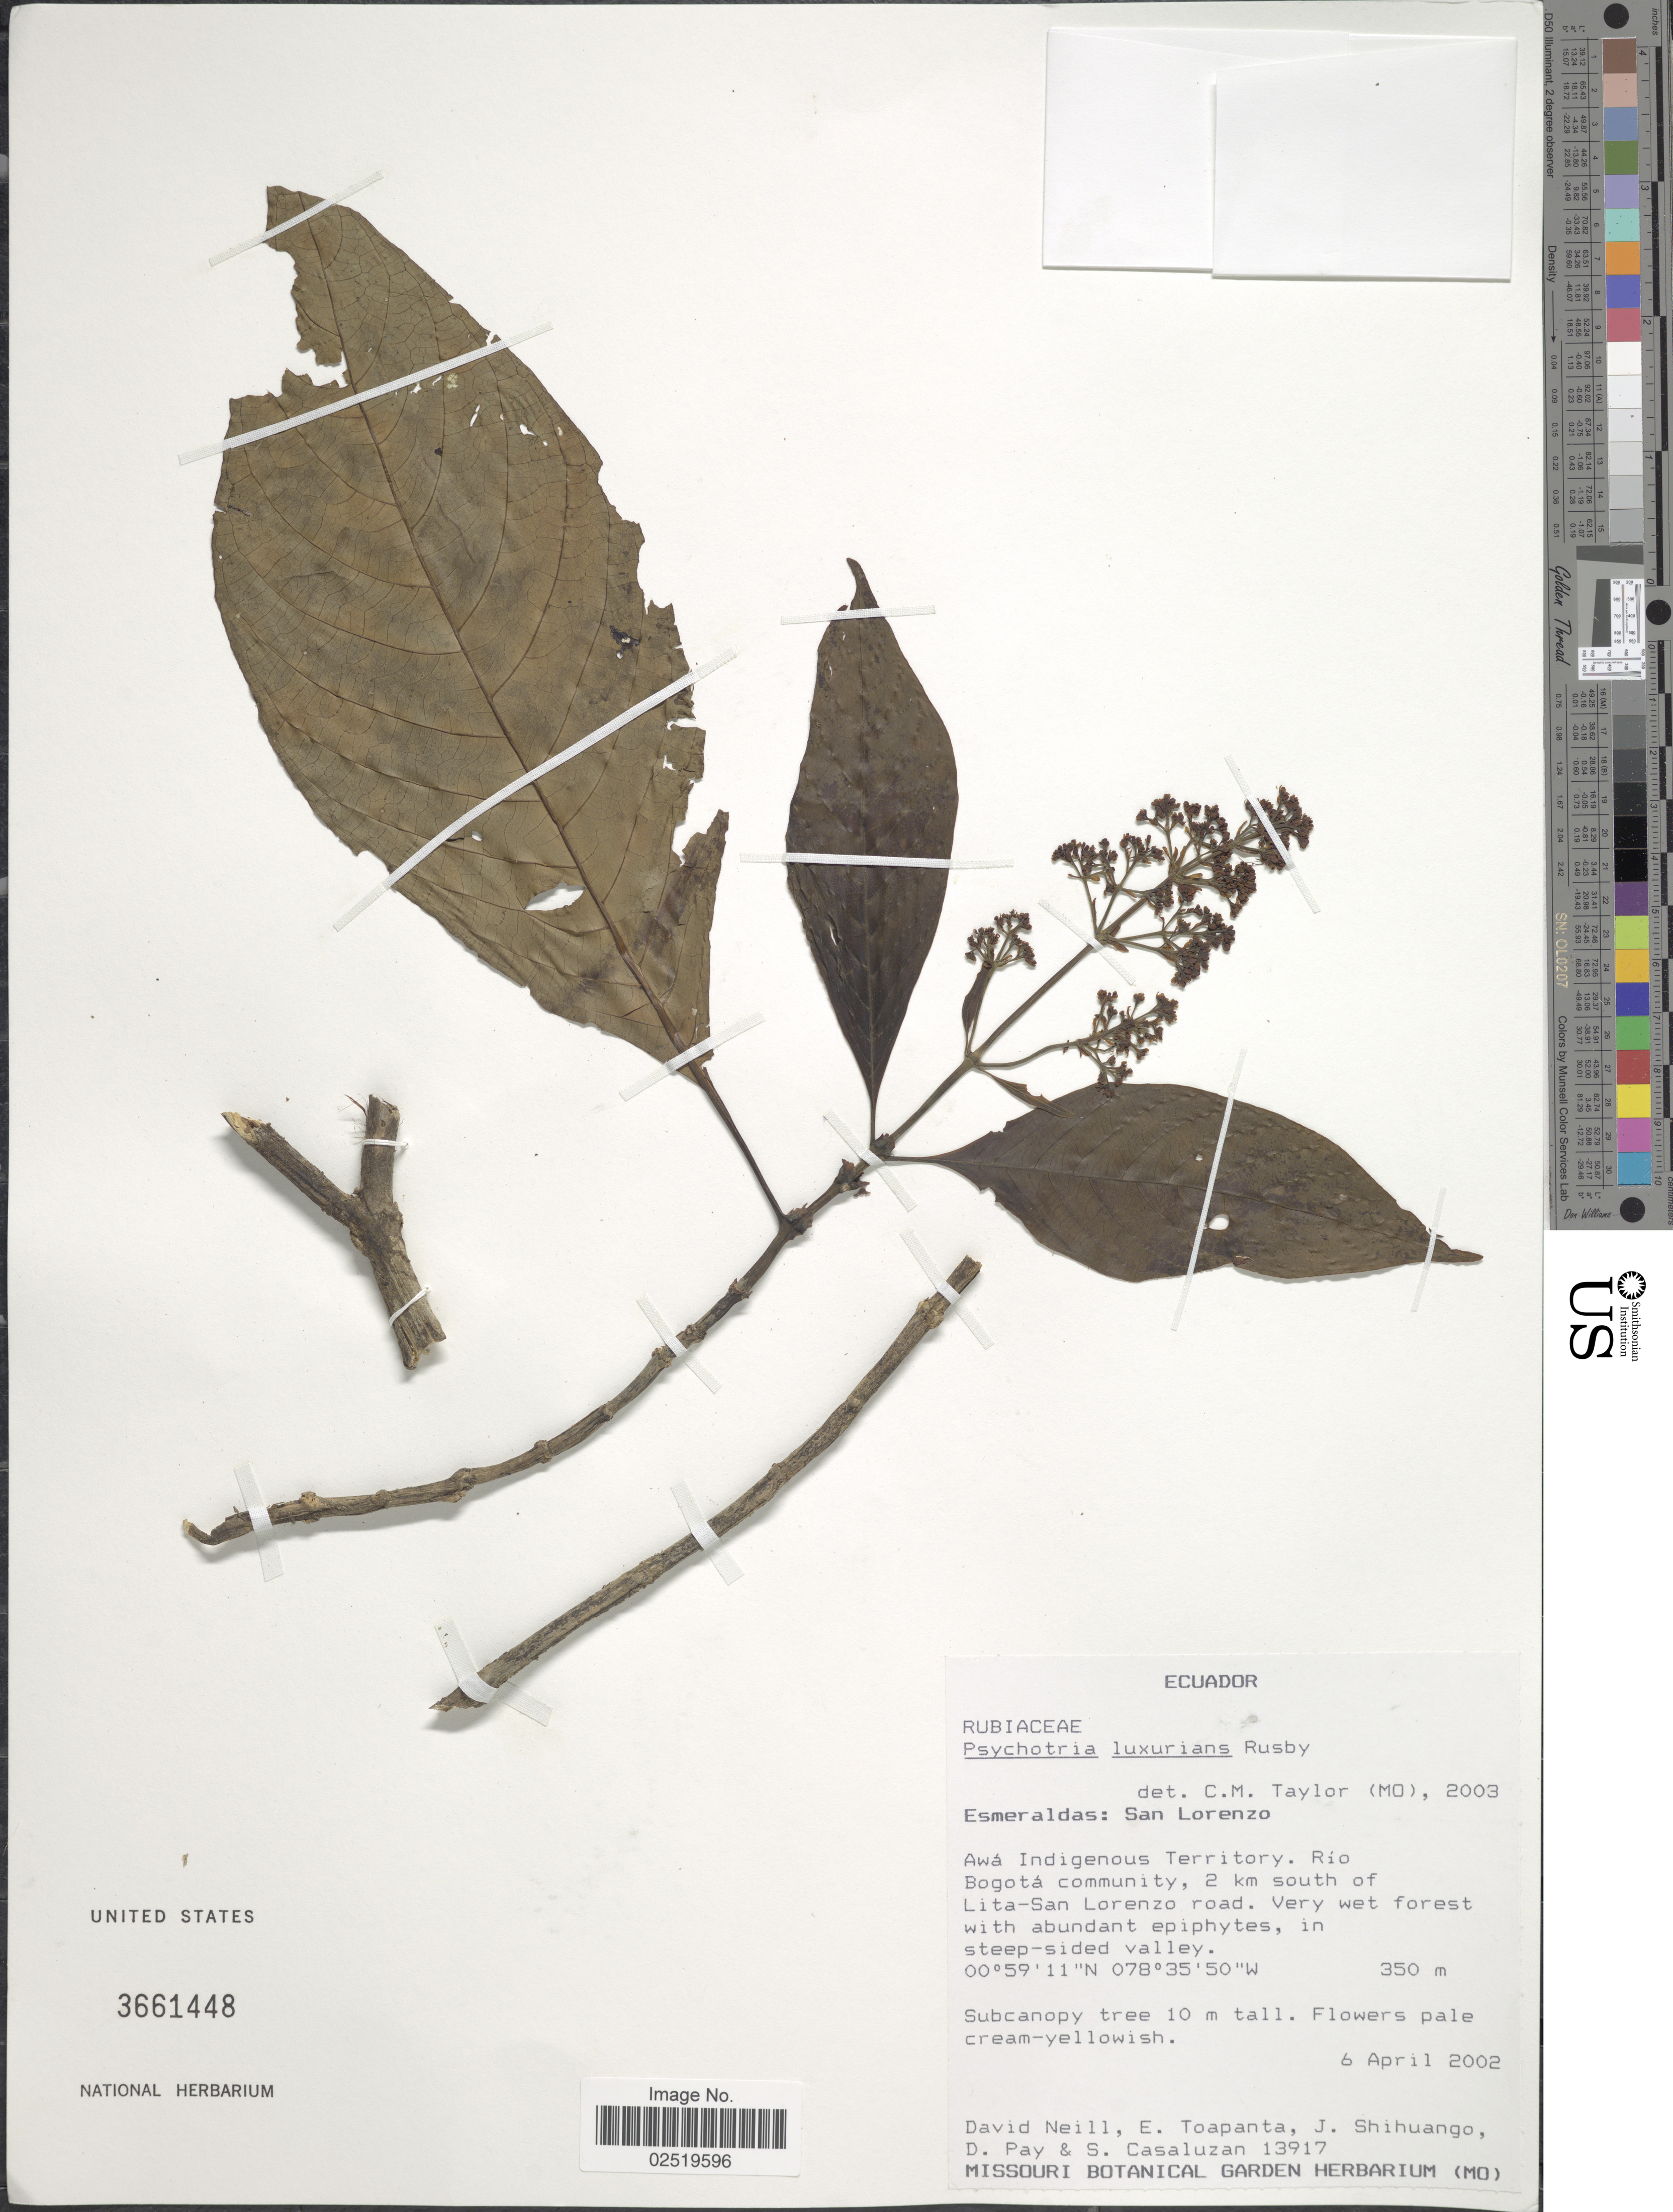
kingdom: Plantae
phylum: Tracheophyta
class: Magnoliopsida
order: Gentianales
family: Rubiaceae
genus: Psychotria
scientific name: Psychotria luxurians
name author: Rusby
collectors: D. Neill, E. Toapanta, J. Shihuango, D. Pay & S. Casaluzan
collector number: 13917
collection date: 2002-04-06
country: Ecuador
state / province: Esmeraldas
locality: San Lorenzo, Awa Indigenous Territory, Rio Bogota community, 2 km south of Lita-San Lorenzo road, in steep-sided valley.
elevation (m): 350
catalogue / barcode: US 3661448